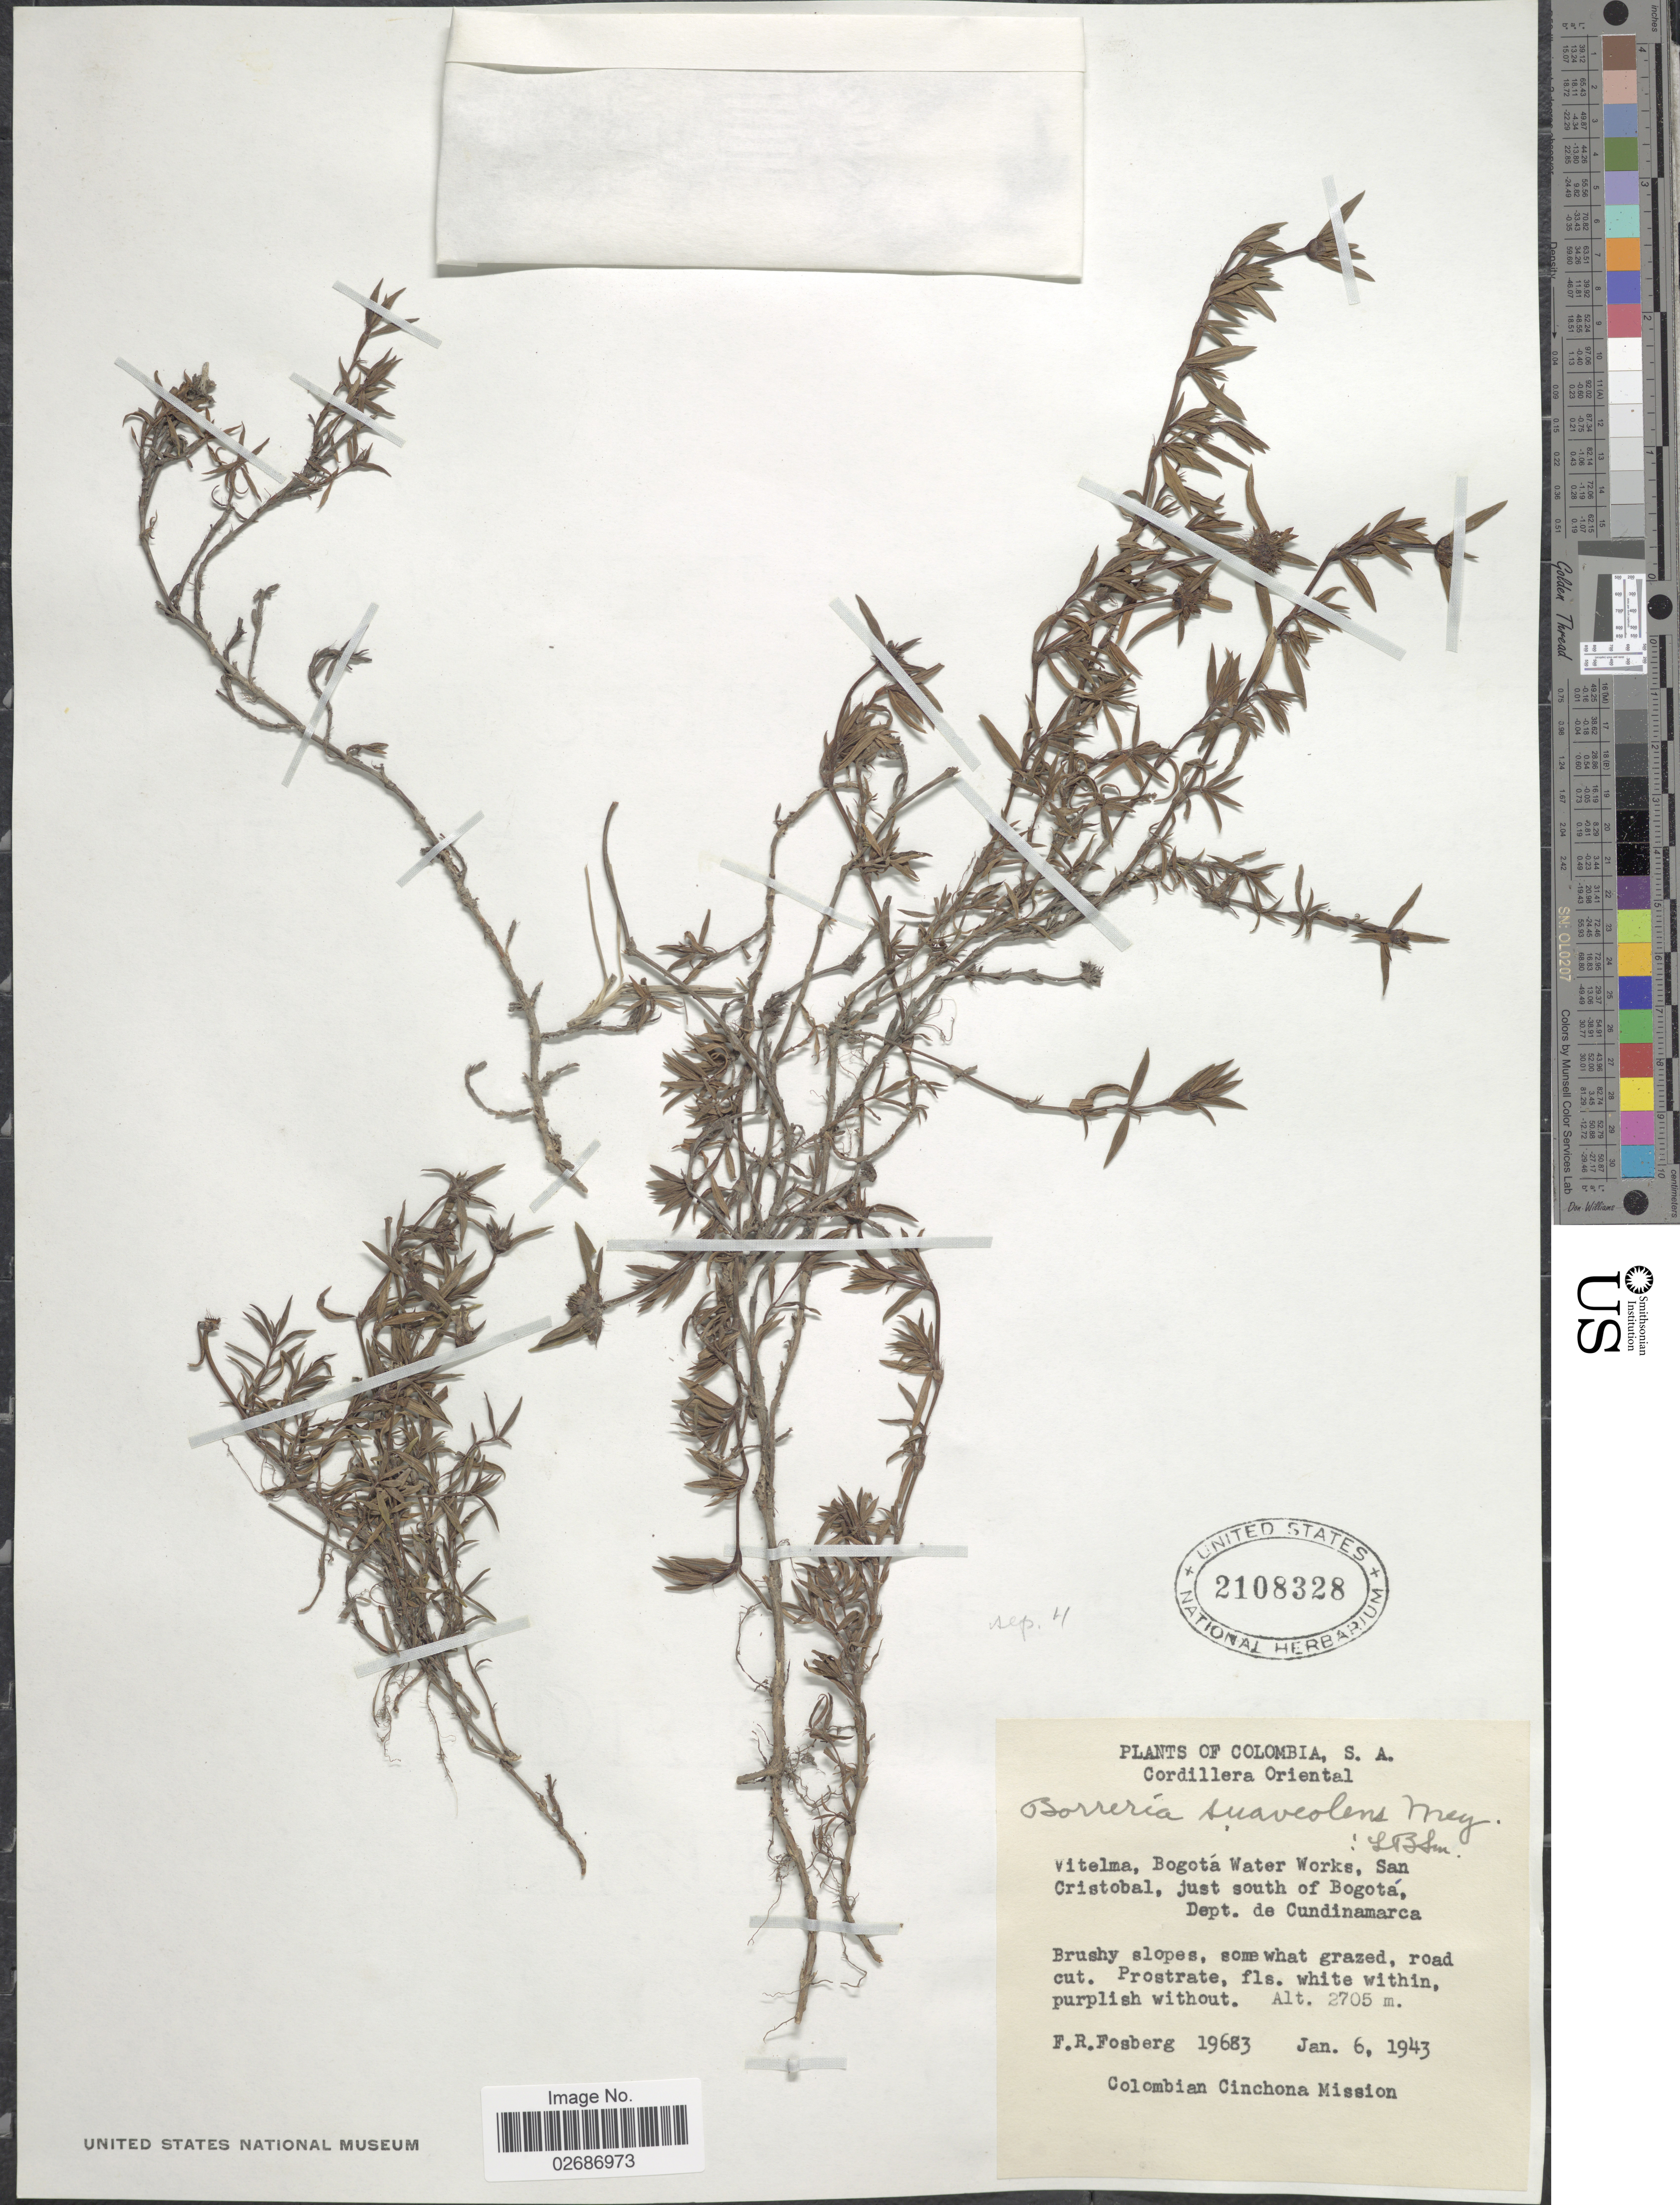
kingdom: Plantae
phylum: Tracheophyta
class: Magnoliopsida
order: Gentianales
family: Rubiaceae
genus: Borreria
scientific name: Borreria suaveolens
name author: G. Mey.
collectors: F. R. Fosberg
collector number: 19683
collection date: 1943-01-06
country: Colombia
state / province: Cundinamarca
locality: Cordillera Oriental, Vitelma, Bogota Water Works, San Cristobal, just south of Bogota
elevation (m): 2705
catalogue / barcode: US 2108328